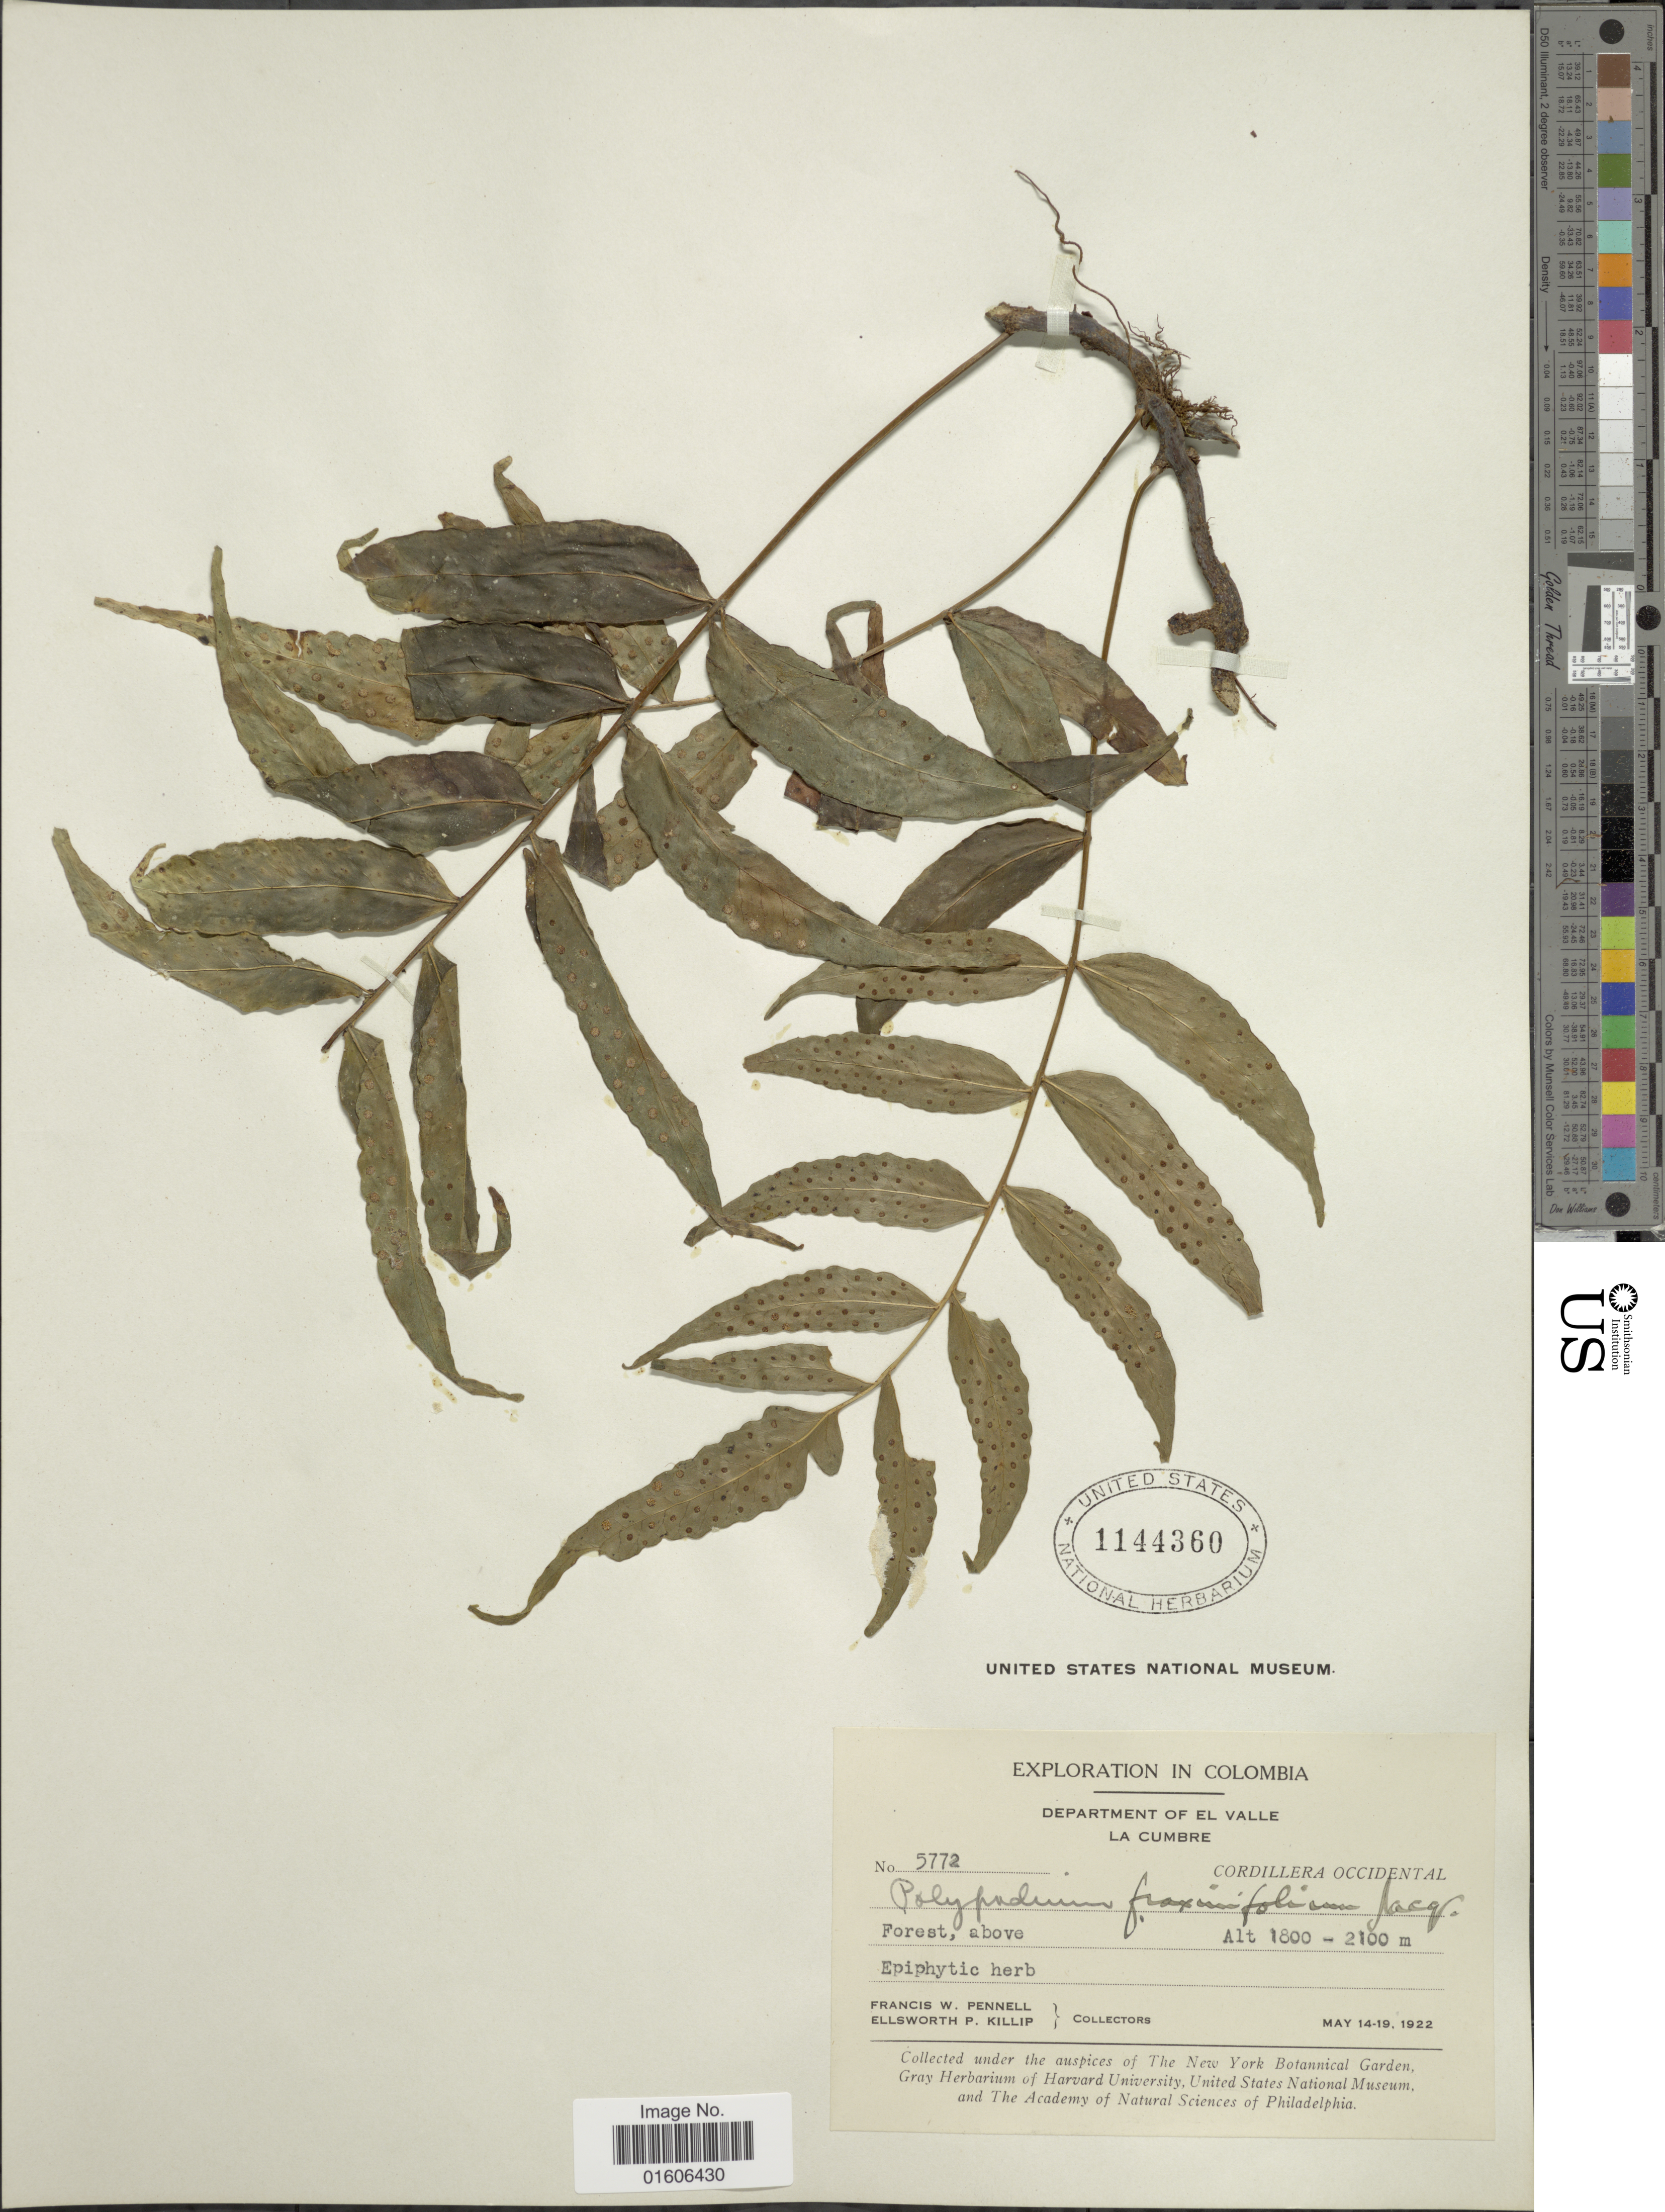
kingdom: Plantae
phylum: Tracheophyta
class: Polypodiopsida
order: Polypodiales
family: Polypodiaceae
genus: Serpocaulon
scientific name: Serpocaulon fraxinifolium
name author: (Jacq.) A.R. Sm.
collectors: F. W. Pennell & E. P. Killip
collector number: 5772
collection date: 1922-05-14/1922-05-19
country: Colombia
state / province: Valle del Cauca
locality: Department of El Valle. La Cumbre. Cordillera Occidental.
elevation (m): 1800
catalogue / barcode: US 1144360